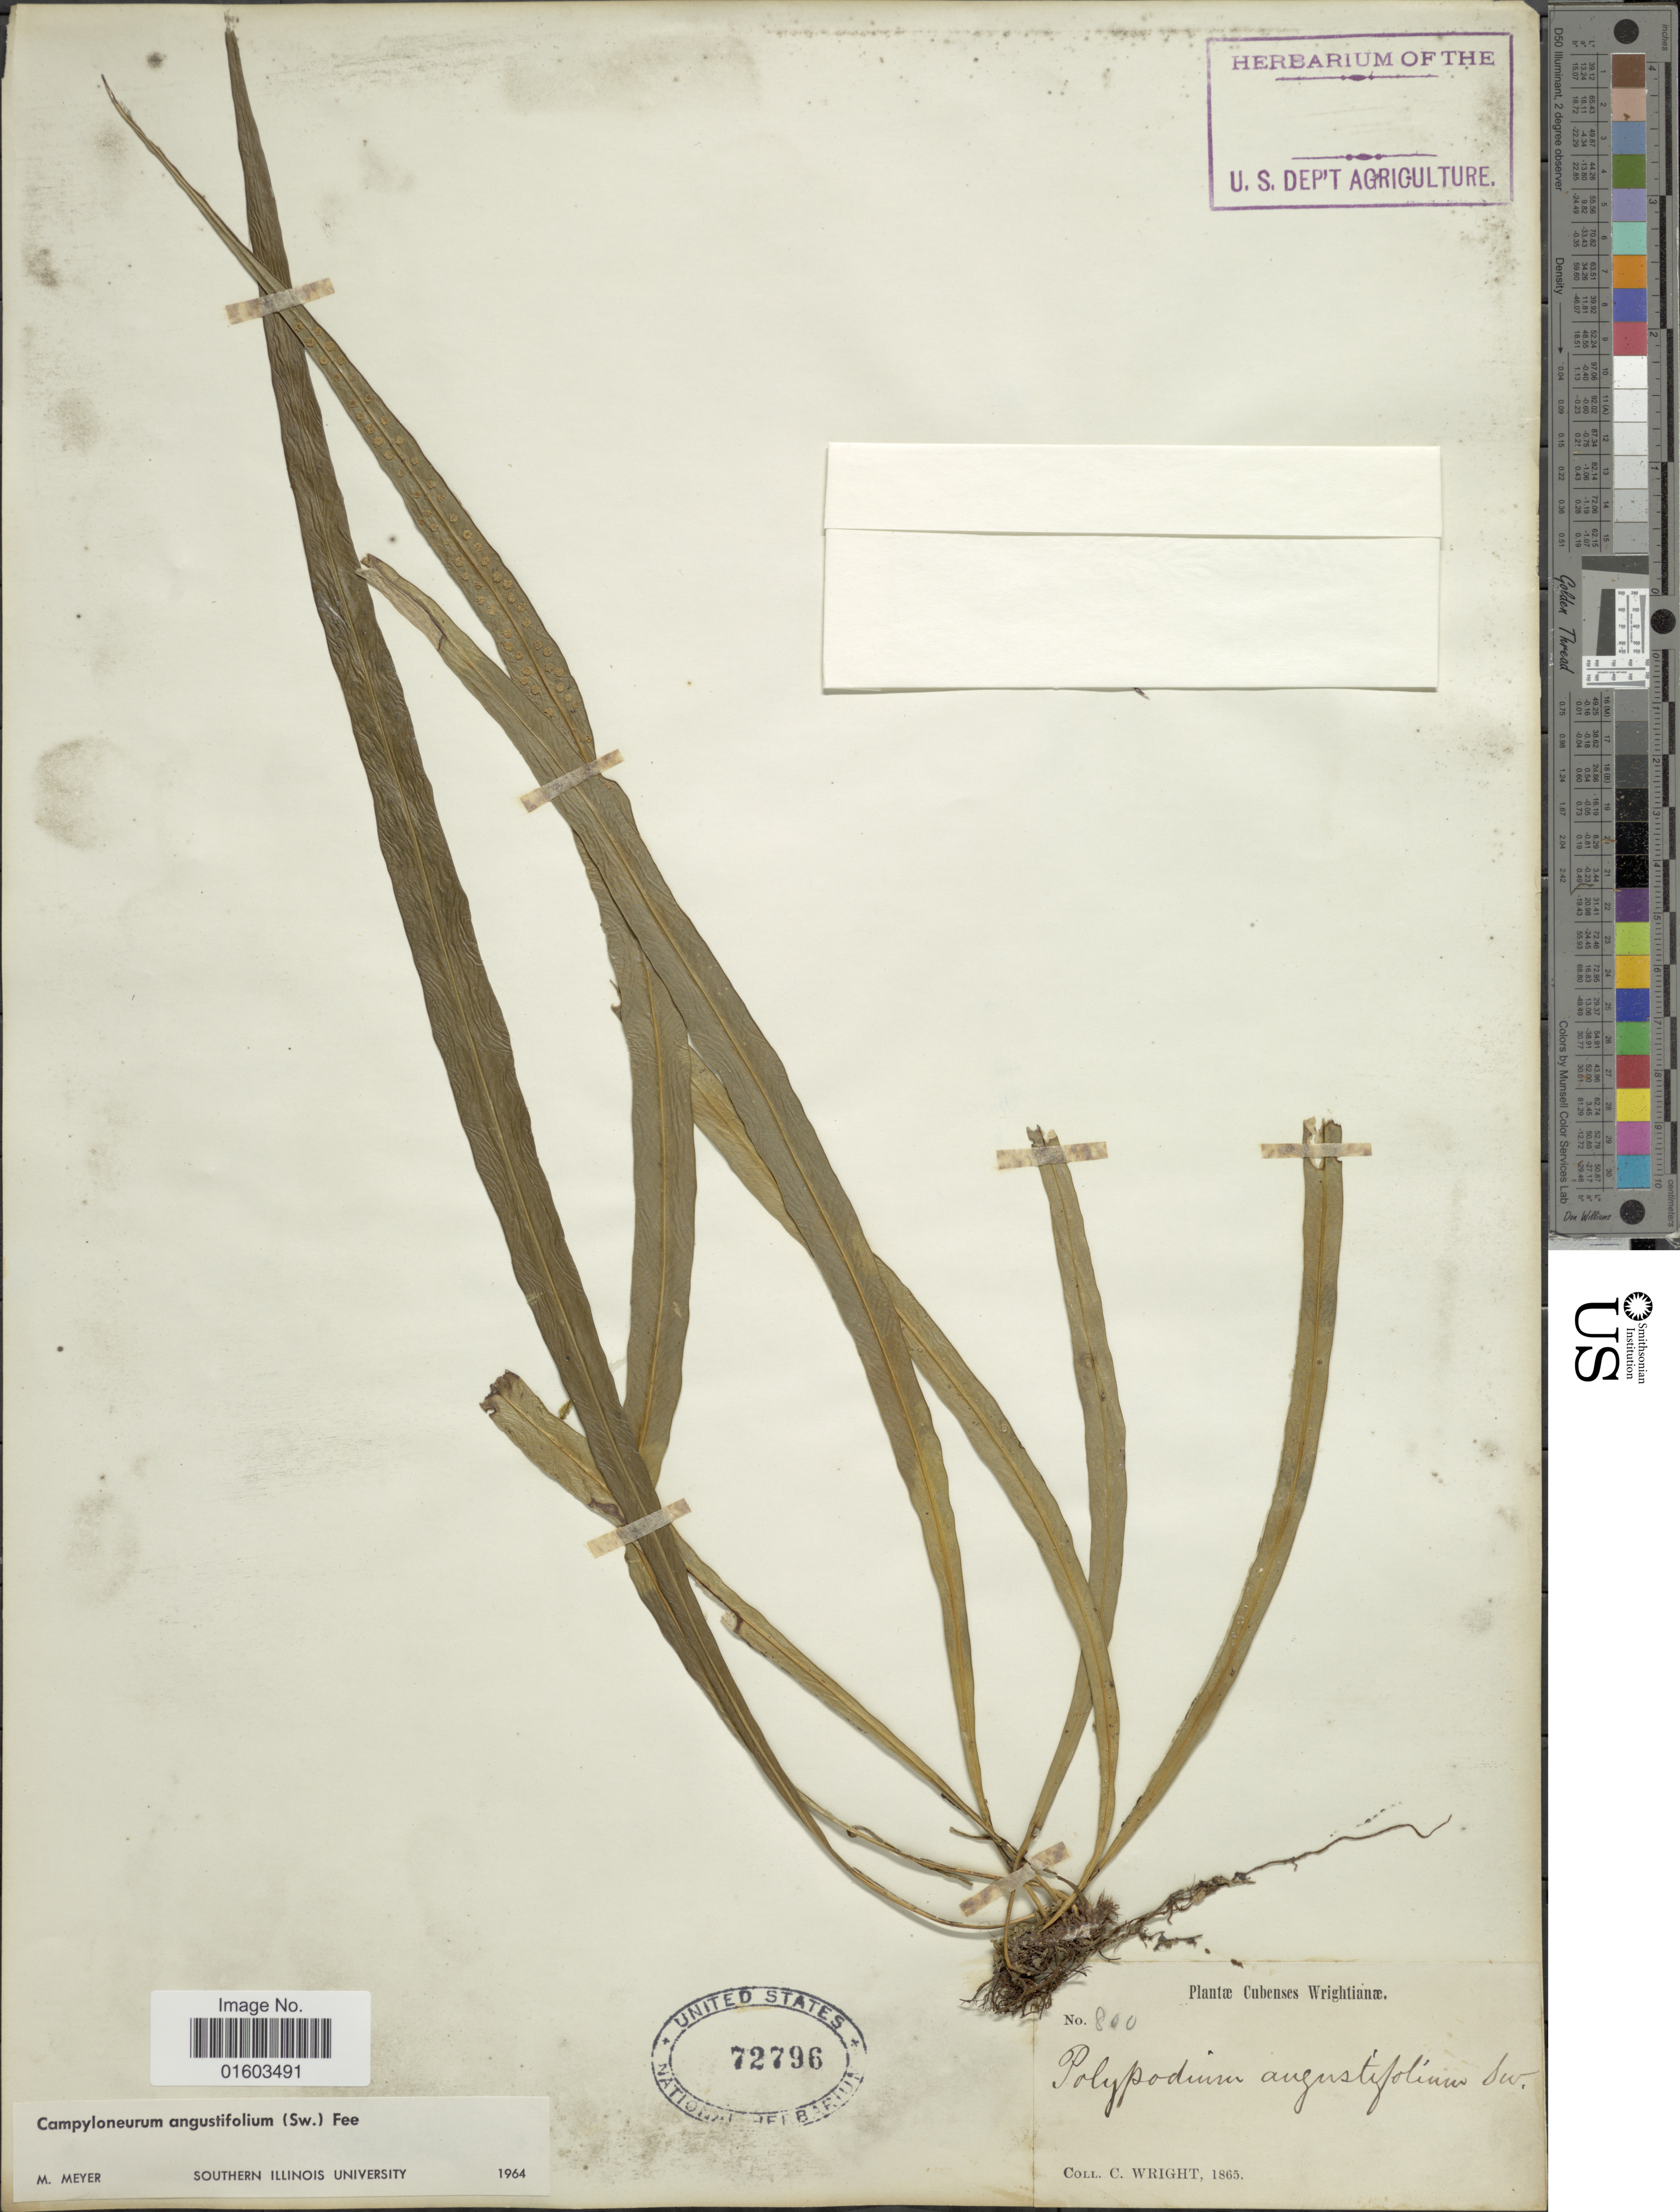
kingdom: Plantae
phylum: Tracheophyta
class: Polypodiopsida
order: Polypodiales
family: Polypodiaceae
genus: Campyloneurum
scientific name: Campyloneurum angustifolium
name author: (Sw.) Fée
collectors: C. Wright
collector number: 800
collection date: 1865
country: Cuba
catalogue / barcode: US 72796